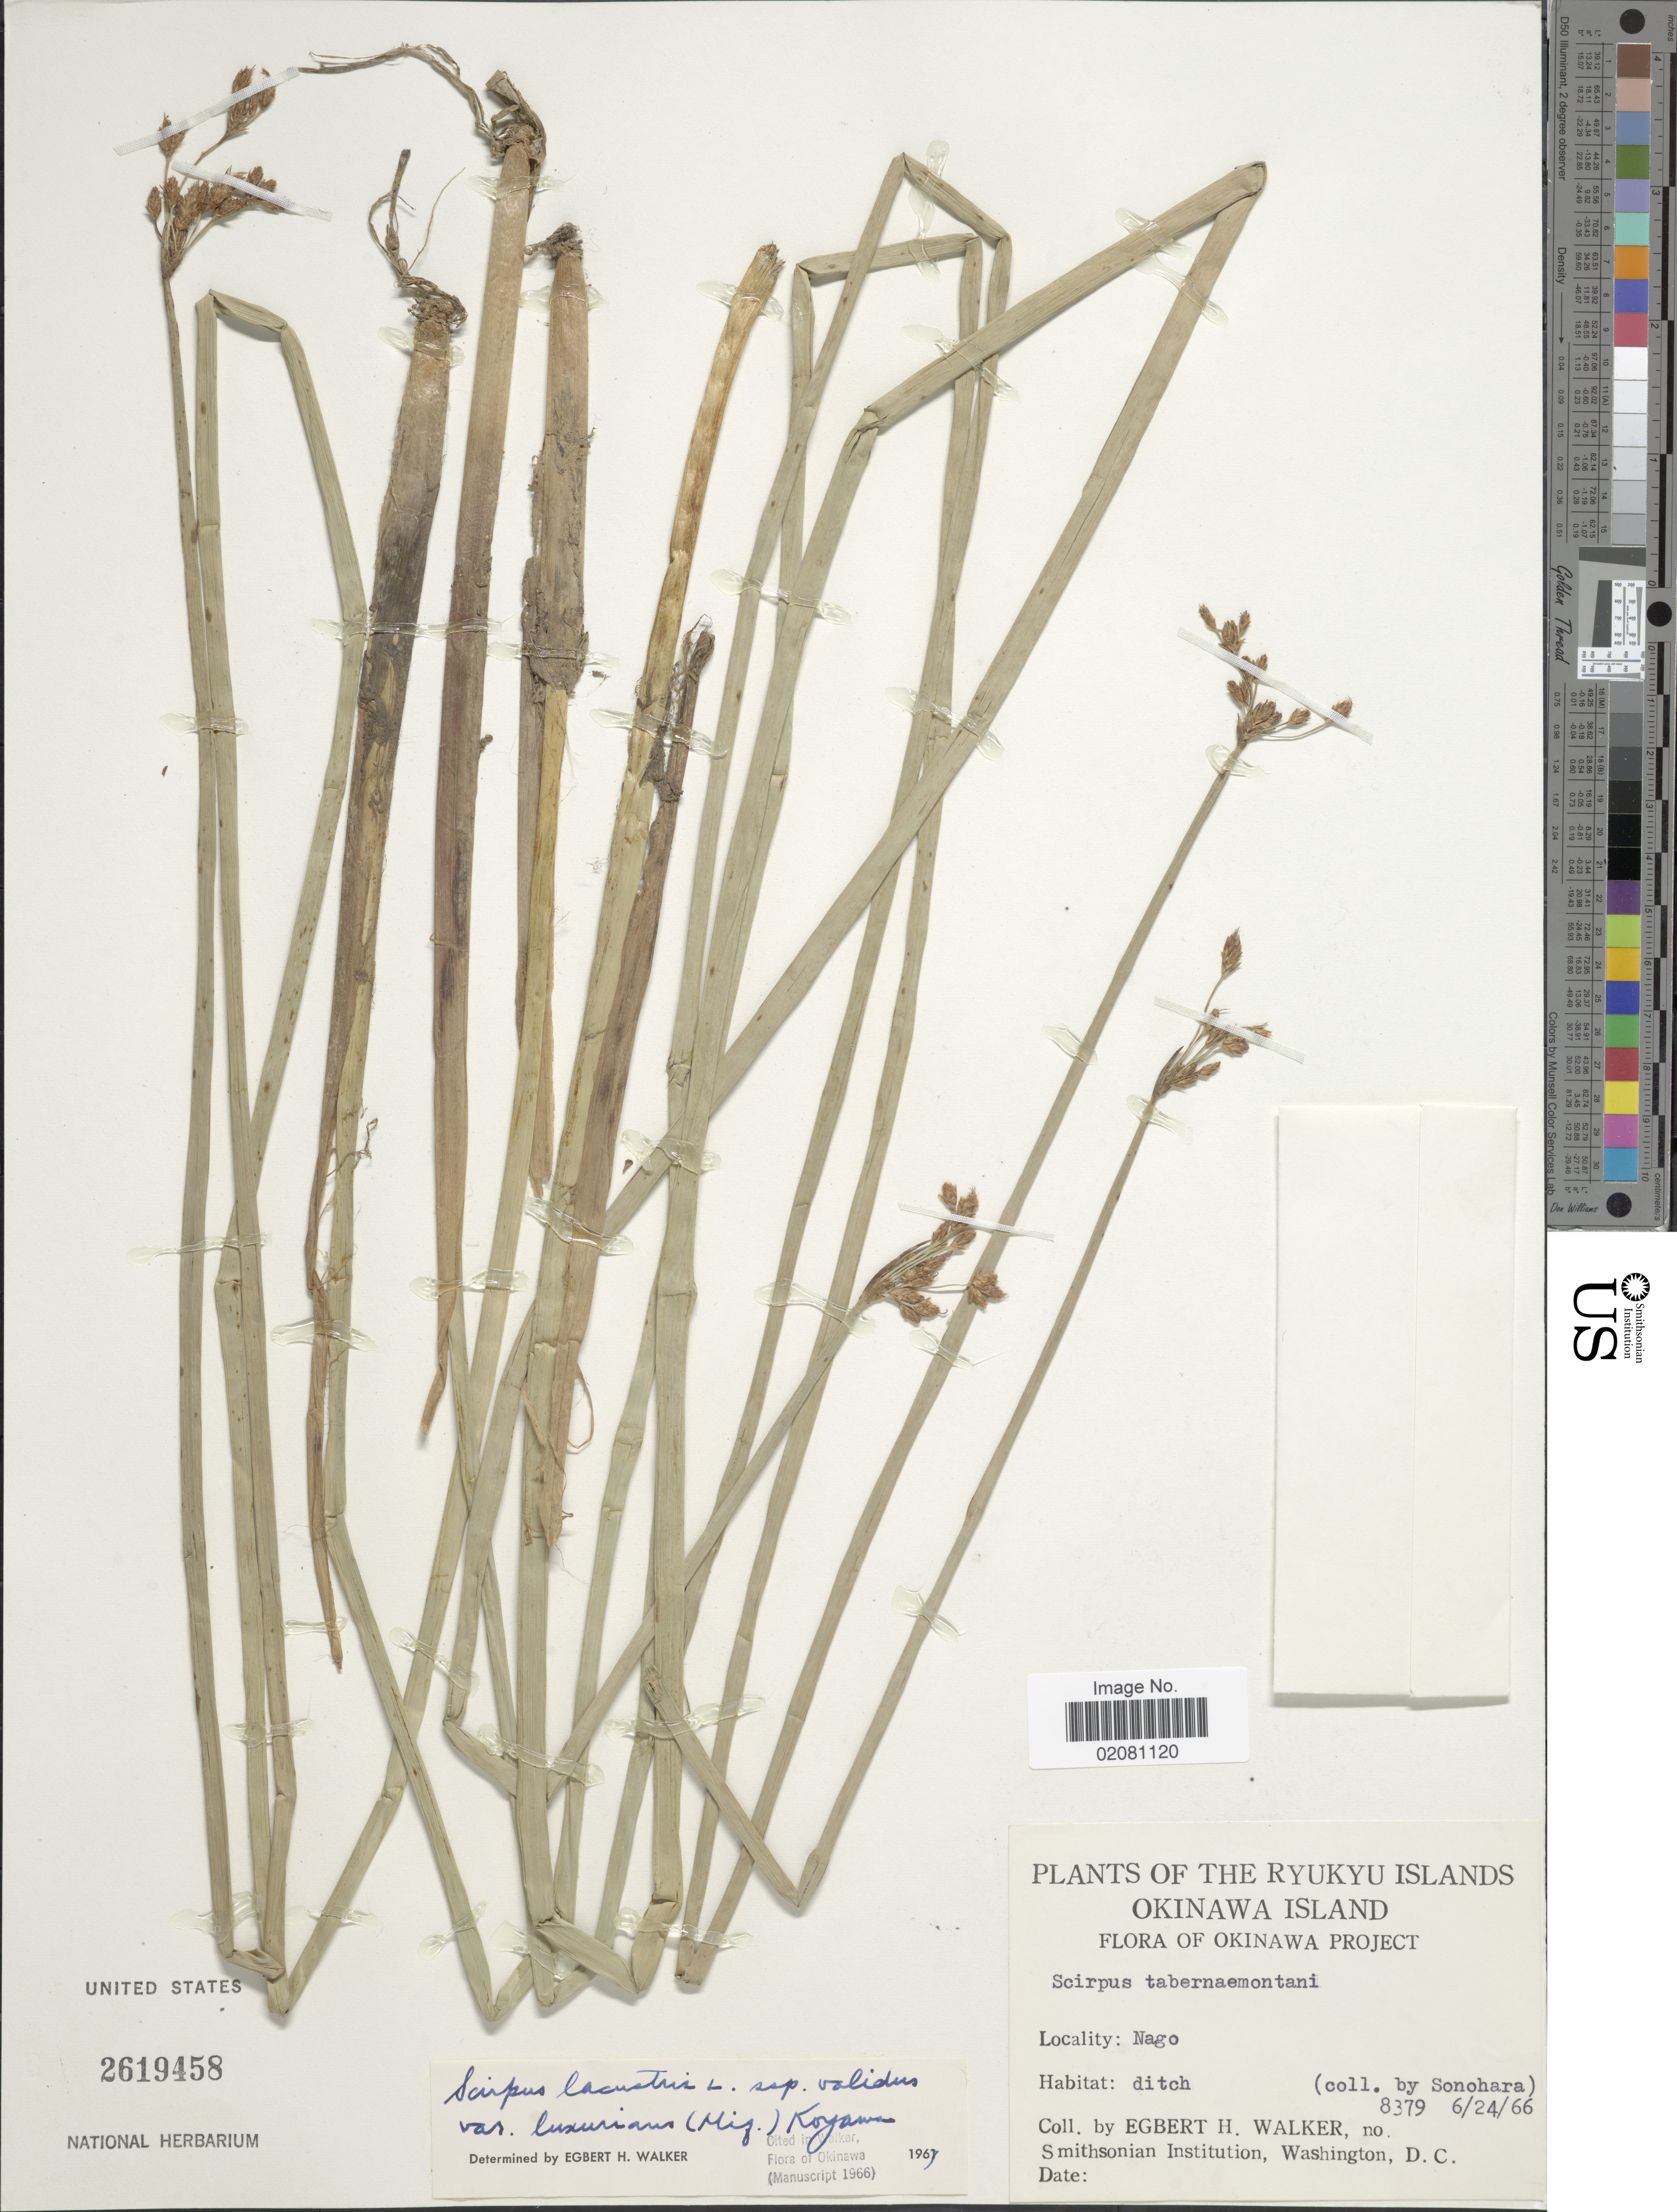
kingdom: Plantae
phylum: Tracheophyta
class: Liliopsida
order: Poales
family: Cyperaceae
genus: Schoenoplectus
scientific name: Schoenoplectus tabernaemontani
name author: (C.C. Gmel.) Palla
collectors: S. Sonohara & E. H. Walker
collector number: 8379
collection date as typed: Transcribed d/m/y: 24/6/66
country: Japan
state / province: Okinawa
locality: The Ryukyu Islands, Okinawa Island. Okinawa Project, Nago.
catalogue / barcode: US 2619458